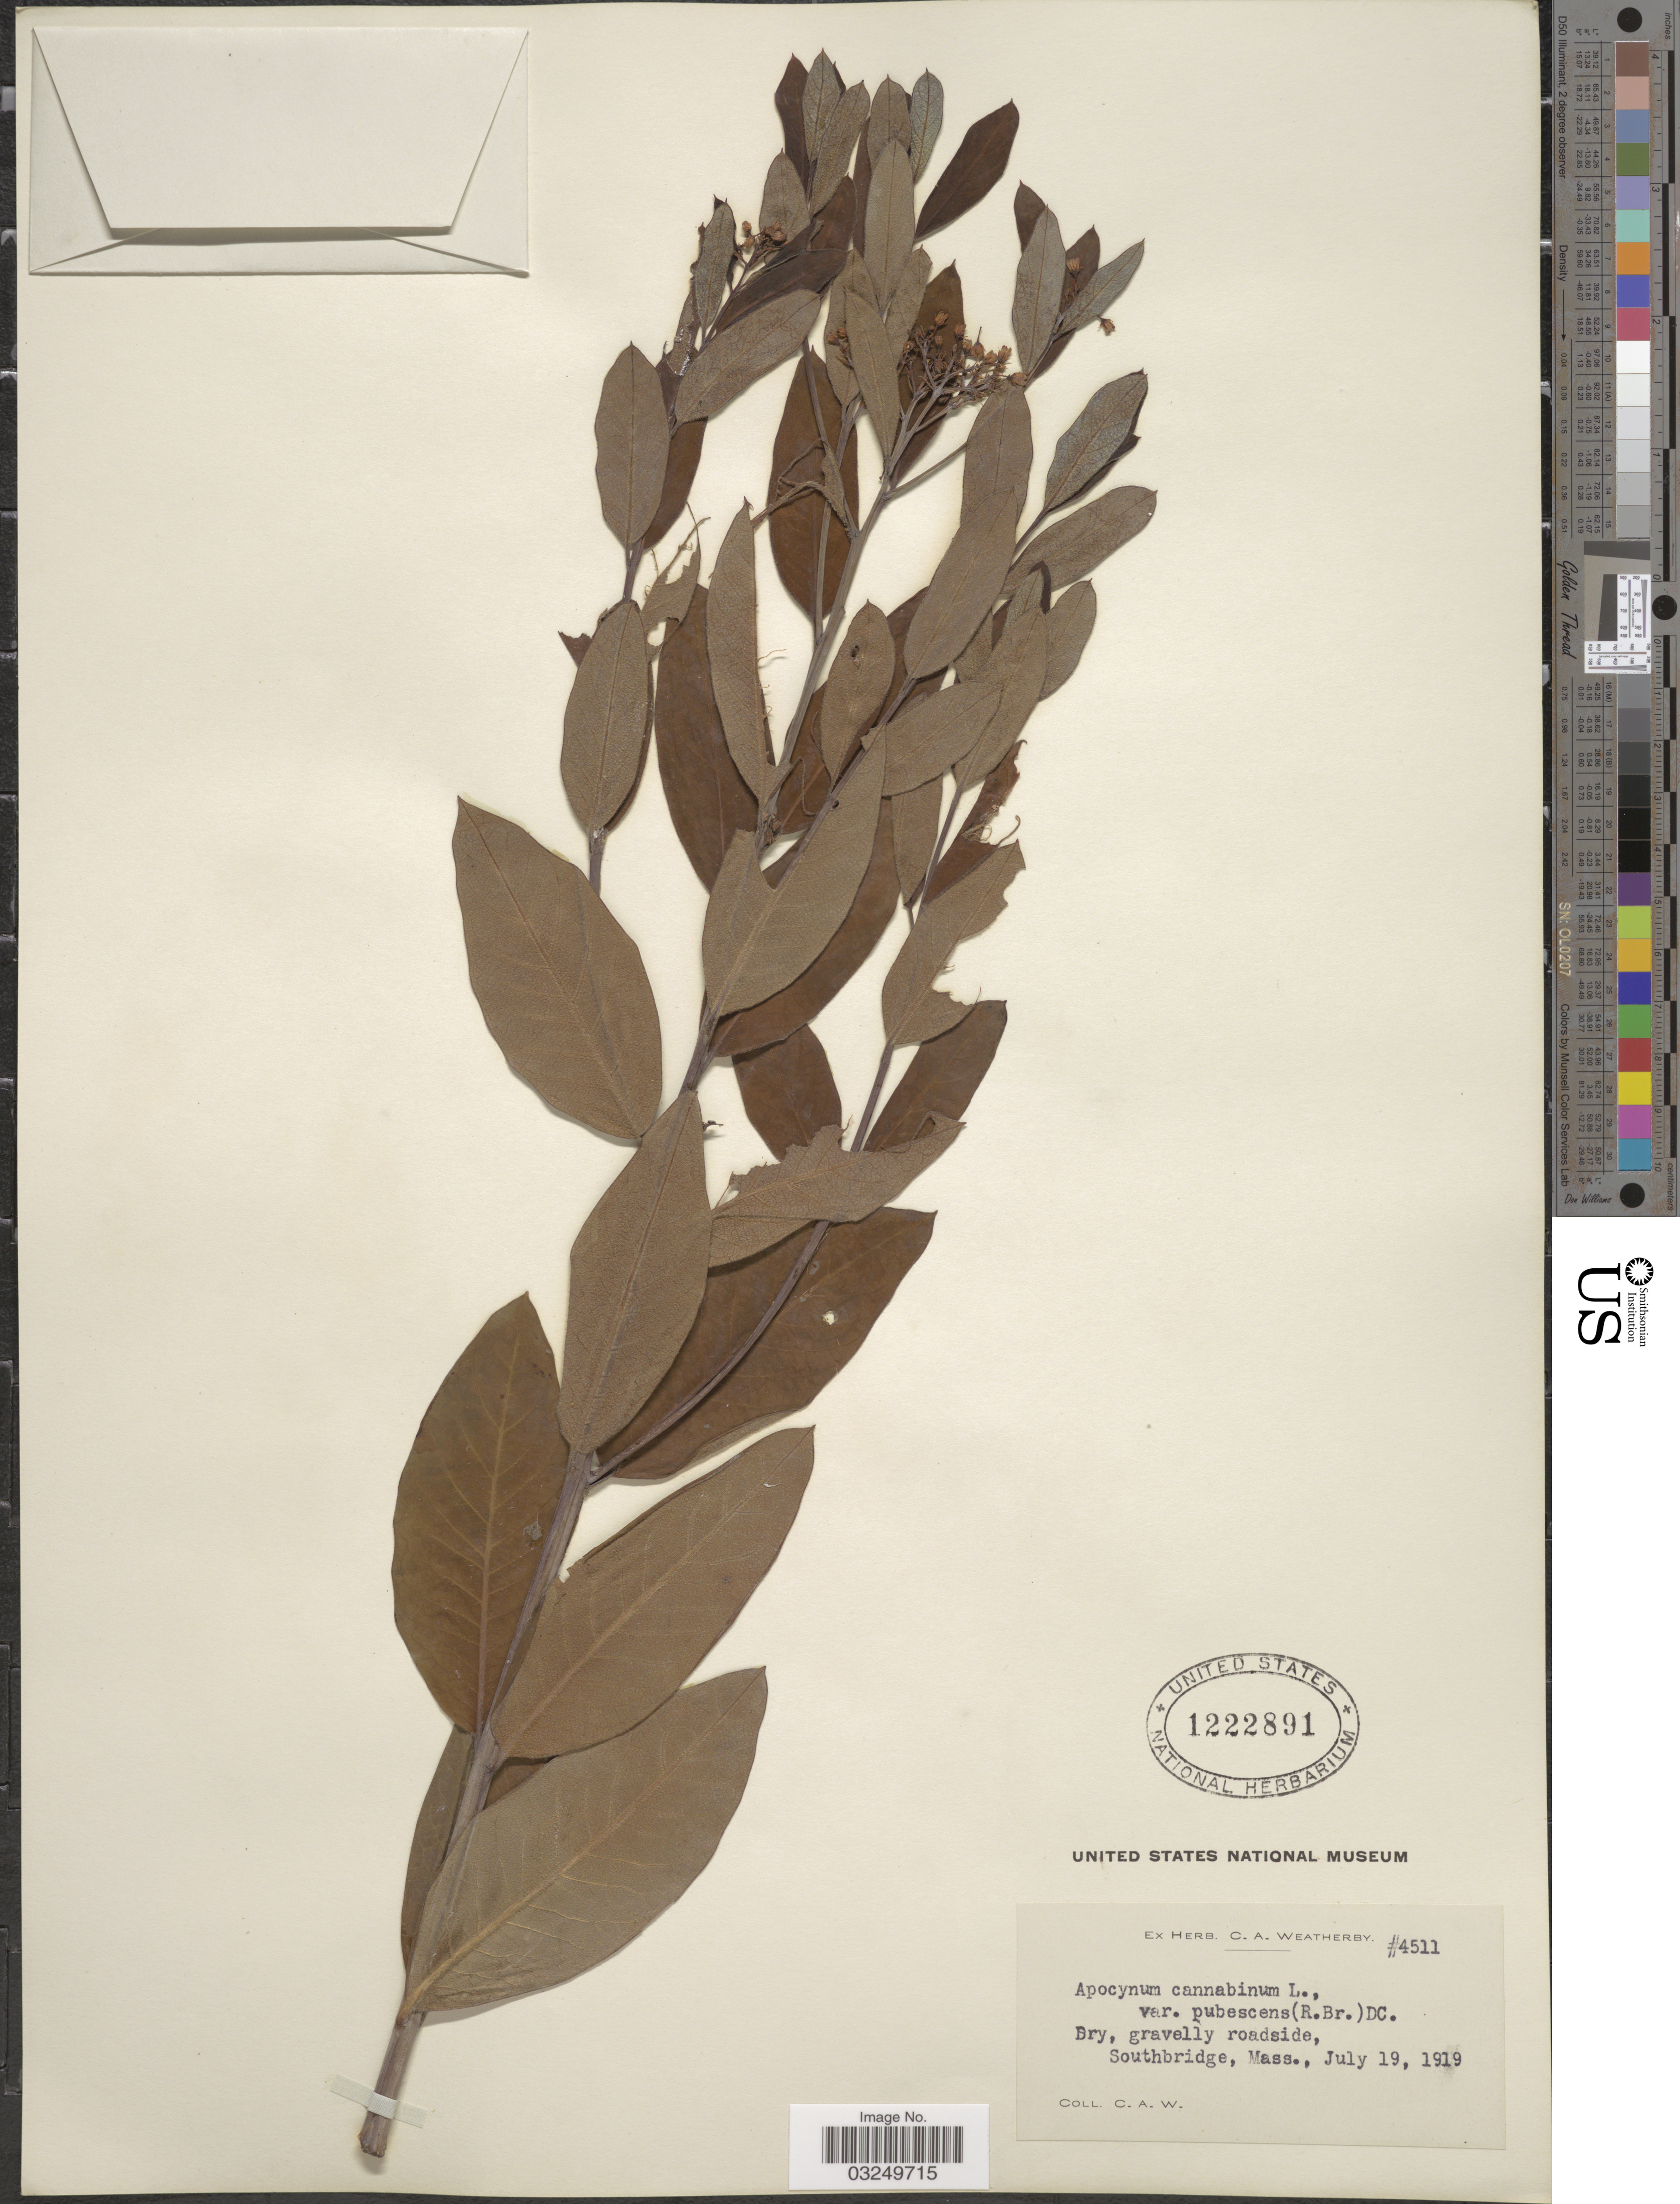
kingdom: Plantae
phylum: Tracheophyta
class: Magnoliopsida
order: Gentianales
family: Apocynaceae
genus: Apocynum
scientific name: Apocynum cannabinum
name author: L.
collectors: C. A. Weatherby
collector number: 4511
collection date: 1919-07-19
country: United States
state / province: Massachusetts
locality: Southbridge.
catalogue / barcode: US 1222891